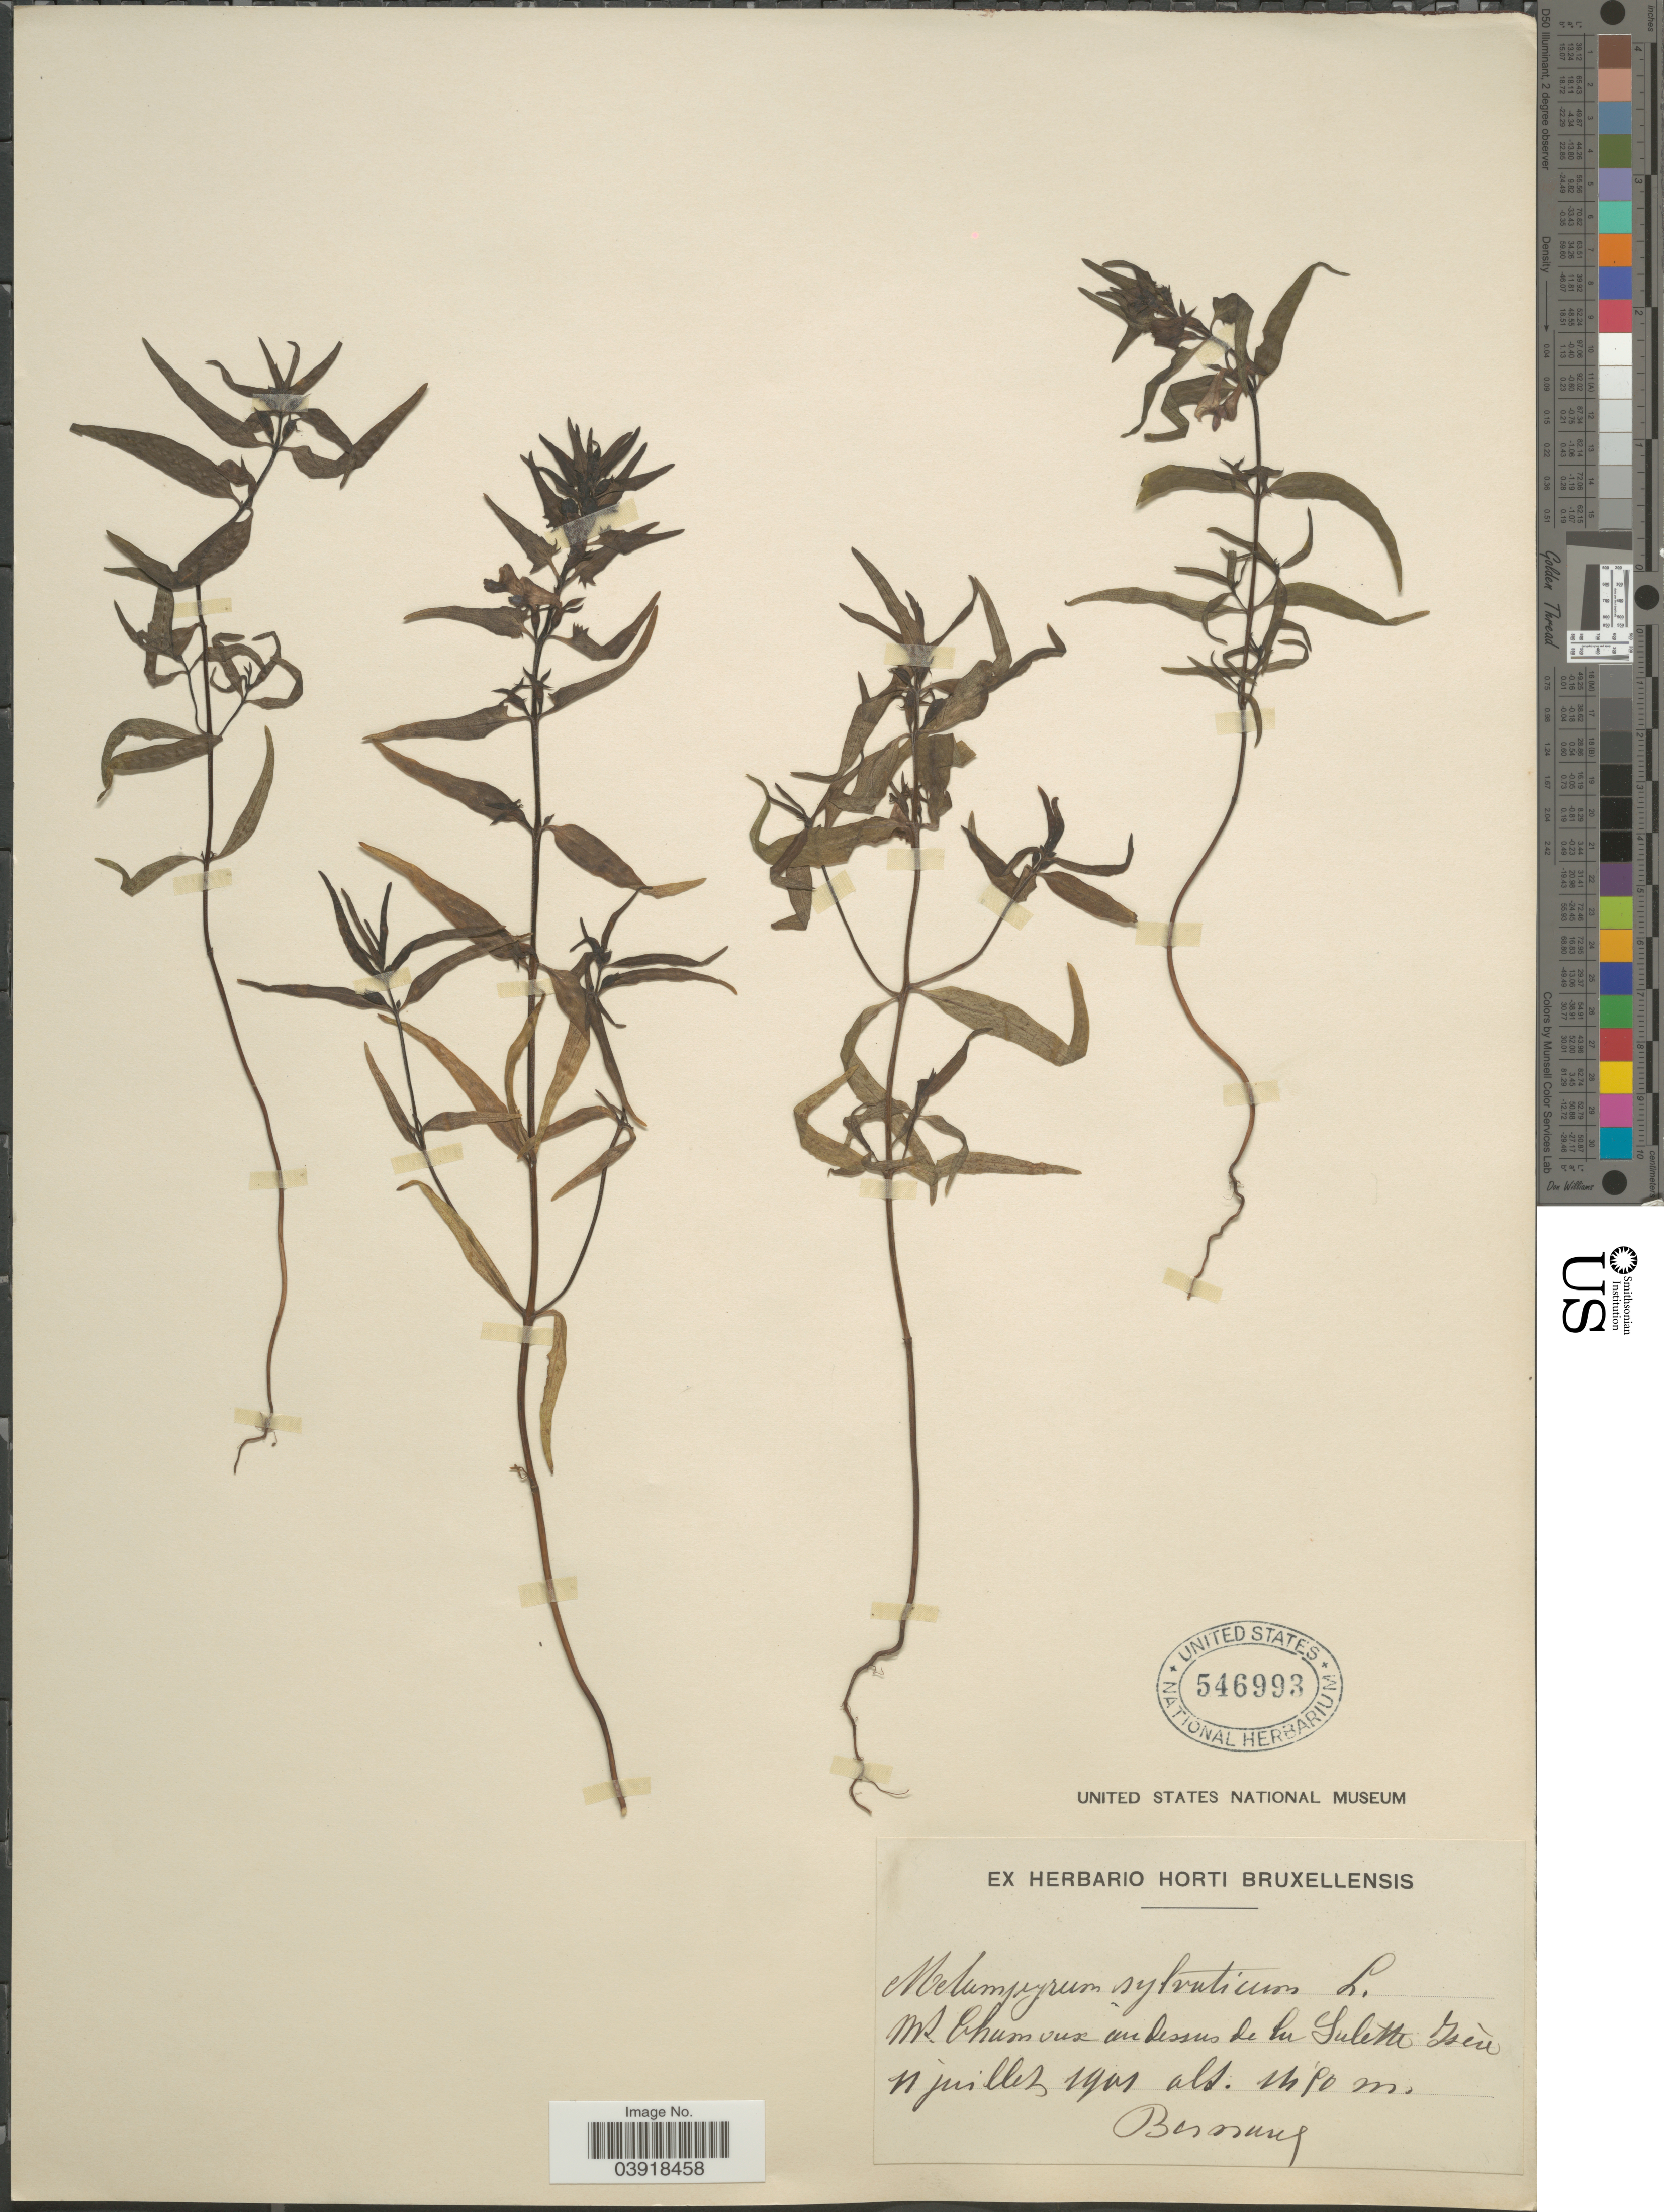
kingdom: Plantae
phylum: Tracheophyta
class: Magnoliopsida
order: Lamiales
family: Orobanchaceae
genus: Melampyrum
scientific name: Melampyrum sylvaticum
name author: L.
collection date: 1901-07-11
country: France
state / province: Auvergne-Rhône-Alpes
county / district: Isère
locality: Mt. Chum vux au dessus de la Tulette Isere.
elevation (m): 1450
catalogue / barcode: US 546993